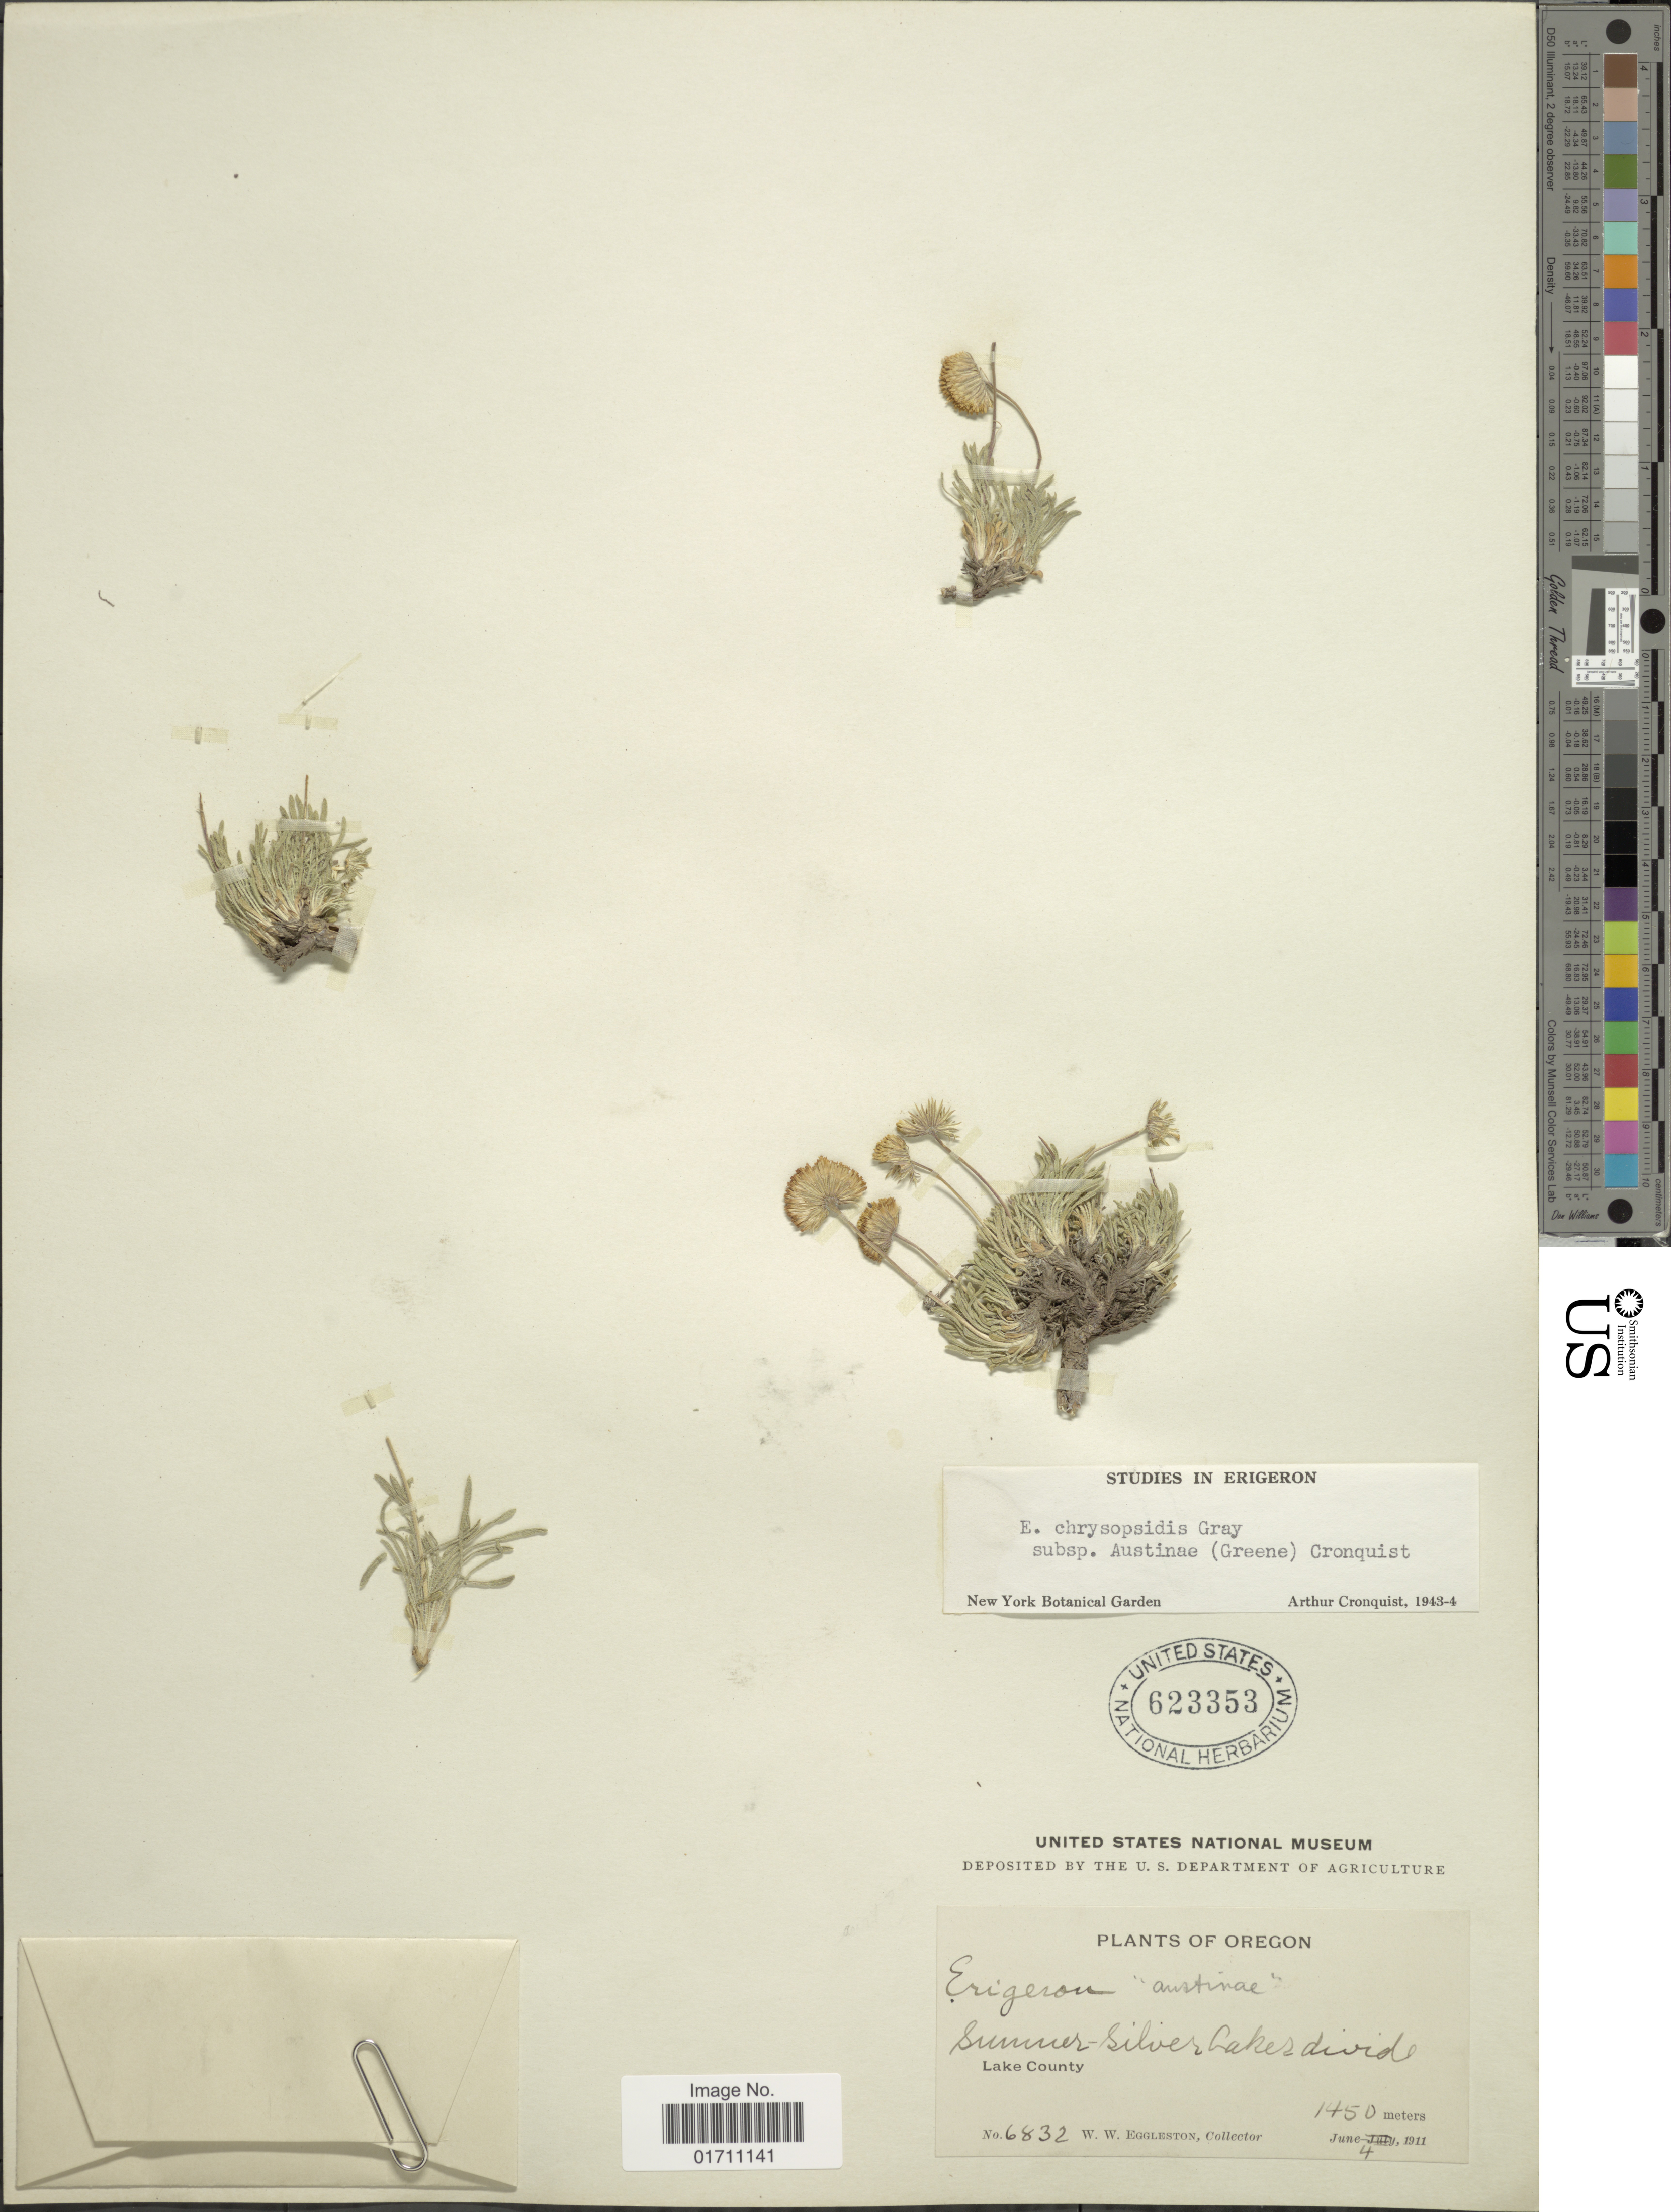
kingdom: Plantae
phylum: Tracheophyta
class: Magnoliopsida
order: Asterales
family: Asteraceae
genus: Erigeron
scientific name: Erigeron chrysopsidis var. austinae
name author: (Greene) G.L. Nesom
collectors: W. W. Eggleston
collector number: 6832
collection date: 1911-06-04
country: United States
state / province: Oregon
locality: Summer-Silver Lakes divide, Lake County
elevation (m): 1450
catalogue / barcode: US 623353